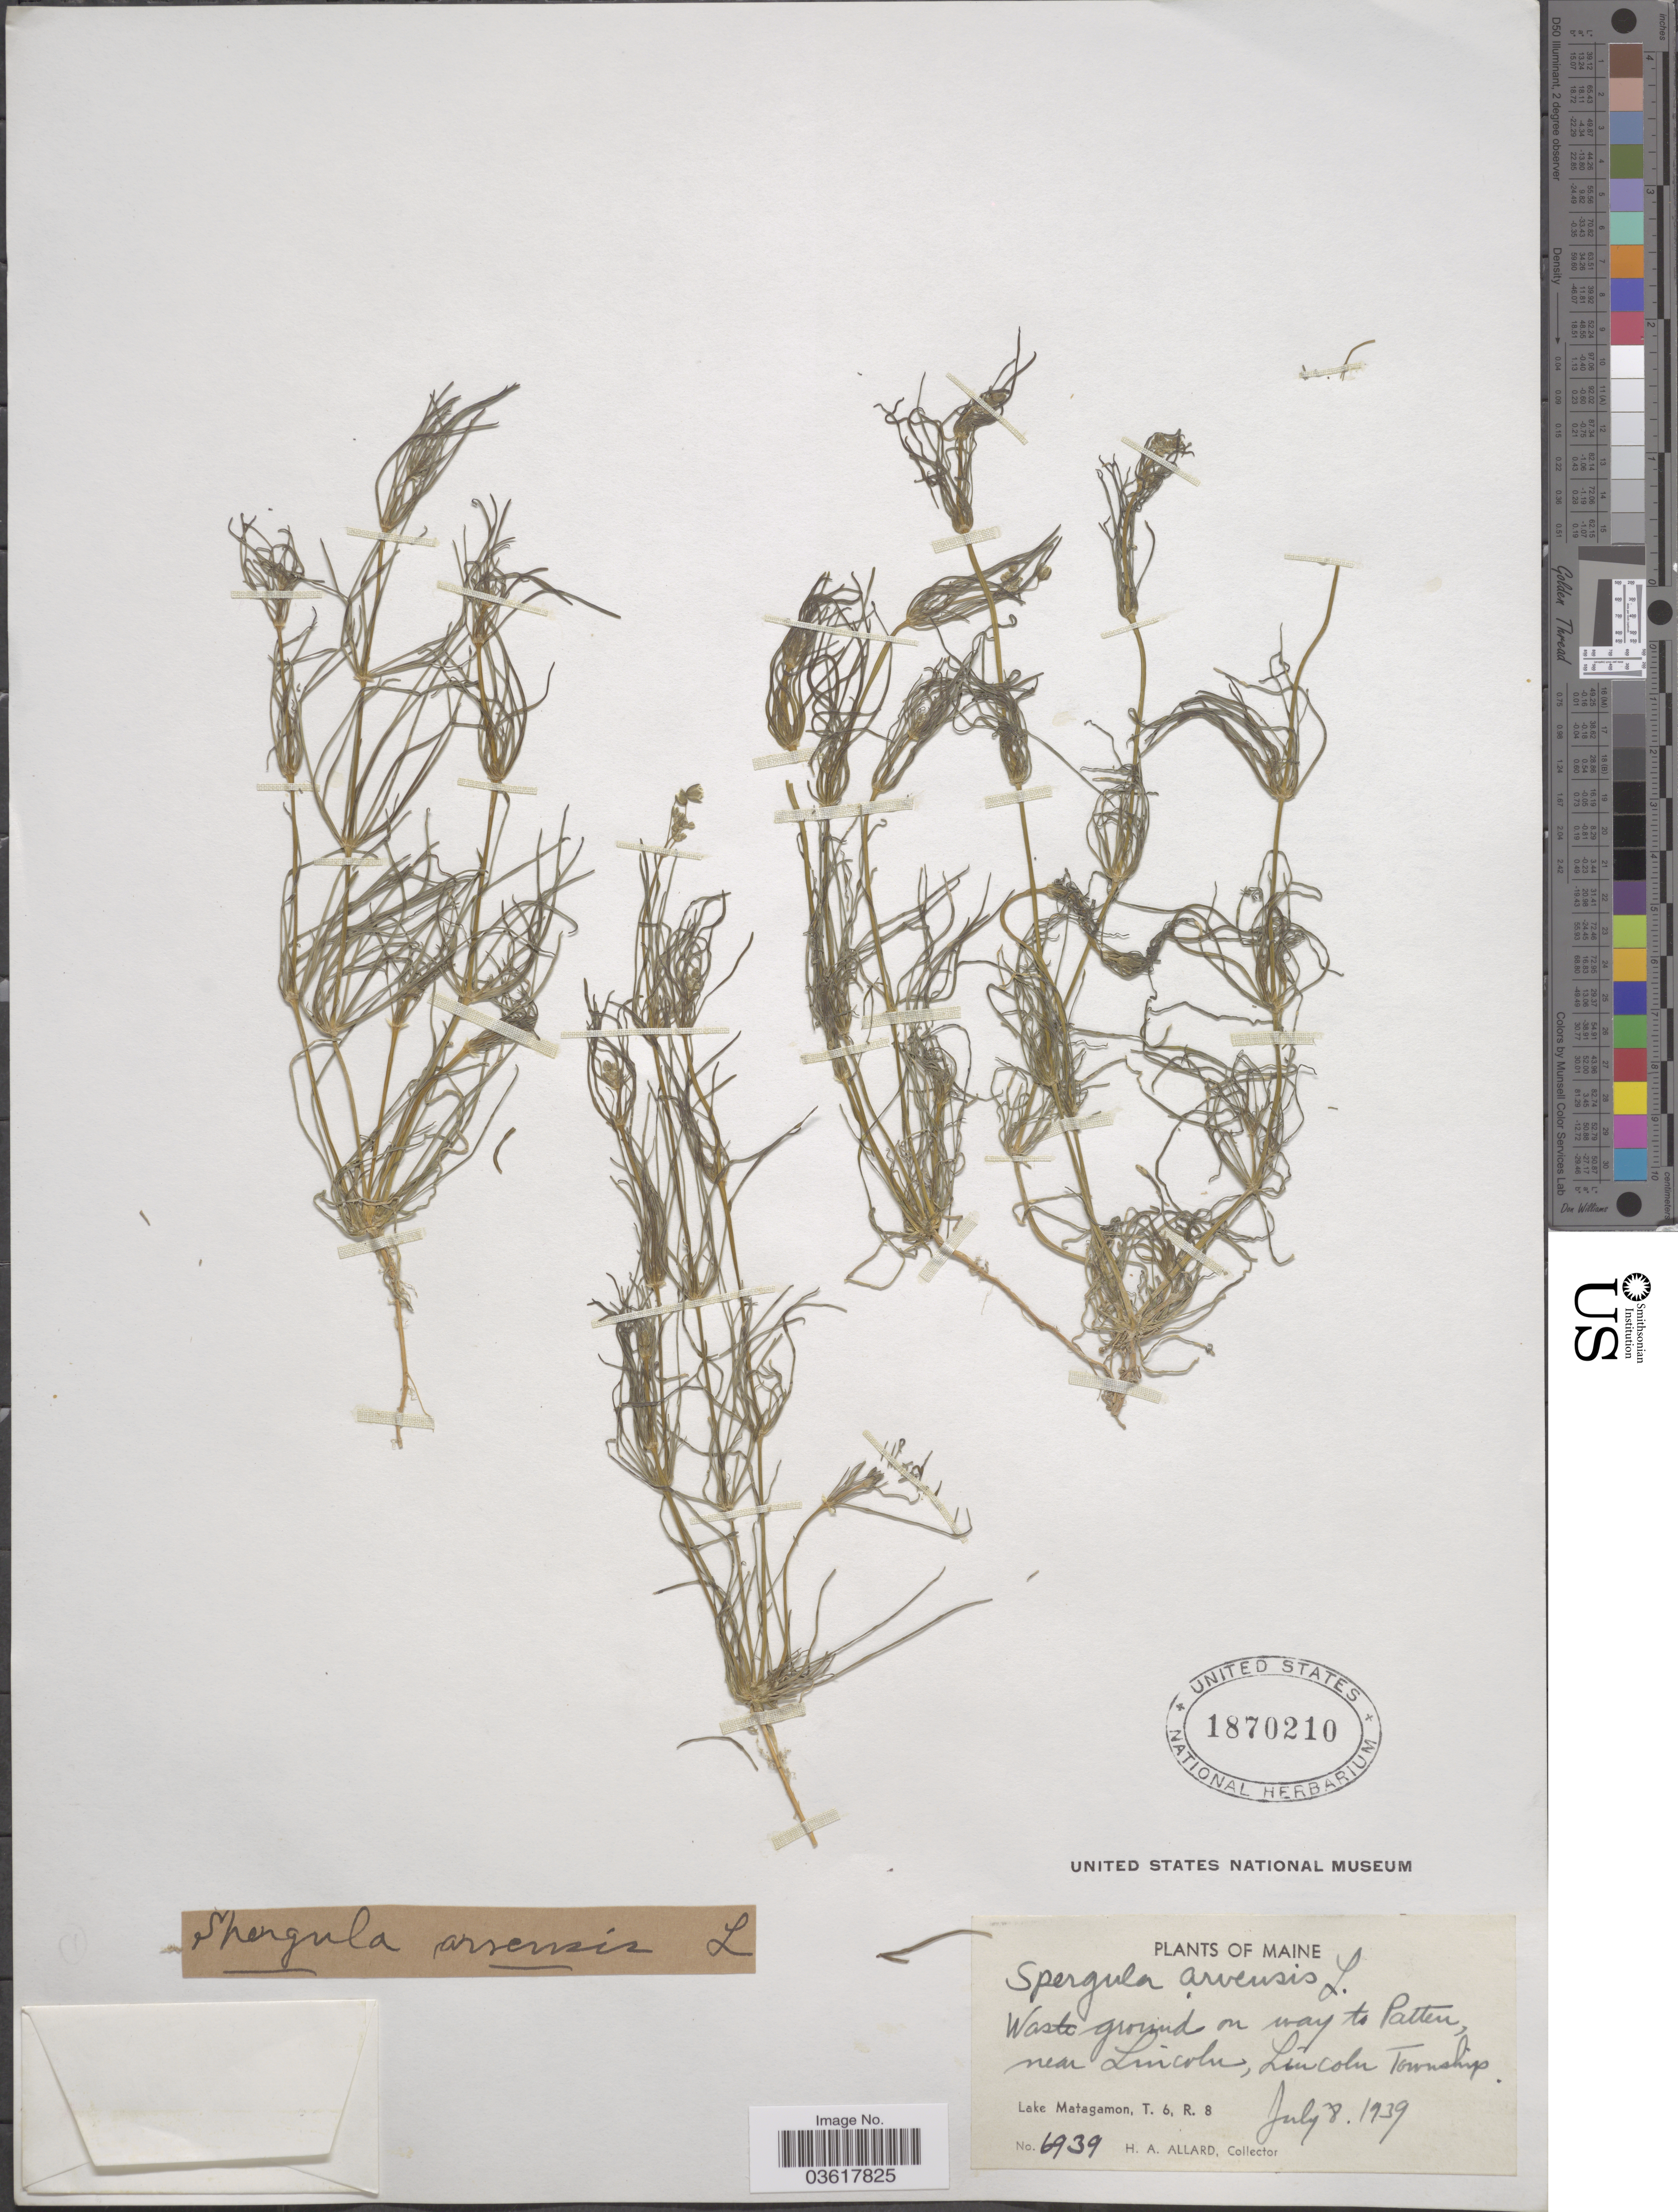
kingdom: Plantae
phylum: Tracheophyta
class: Magnoliopsida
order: Caryophyllales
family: Caryophyllaceae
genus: Spergula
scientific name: Spergula arvensis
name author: L.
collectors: H. A. Allard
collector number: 6939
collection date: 1939-07-08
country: United States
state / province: Maine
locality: Waste ground on way to Patten, near Lincoln, Lincoln Township. Lake Matagamon, T. 6, R. 8.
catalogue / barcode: US 1870210